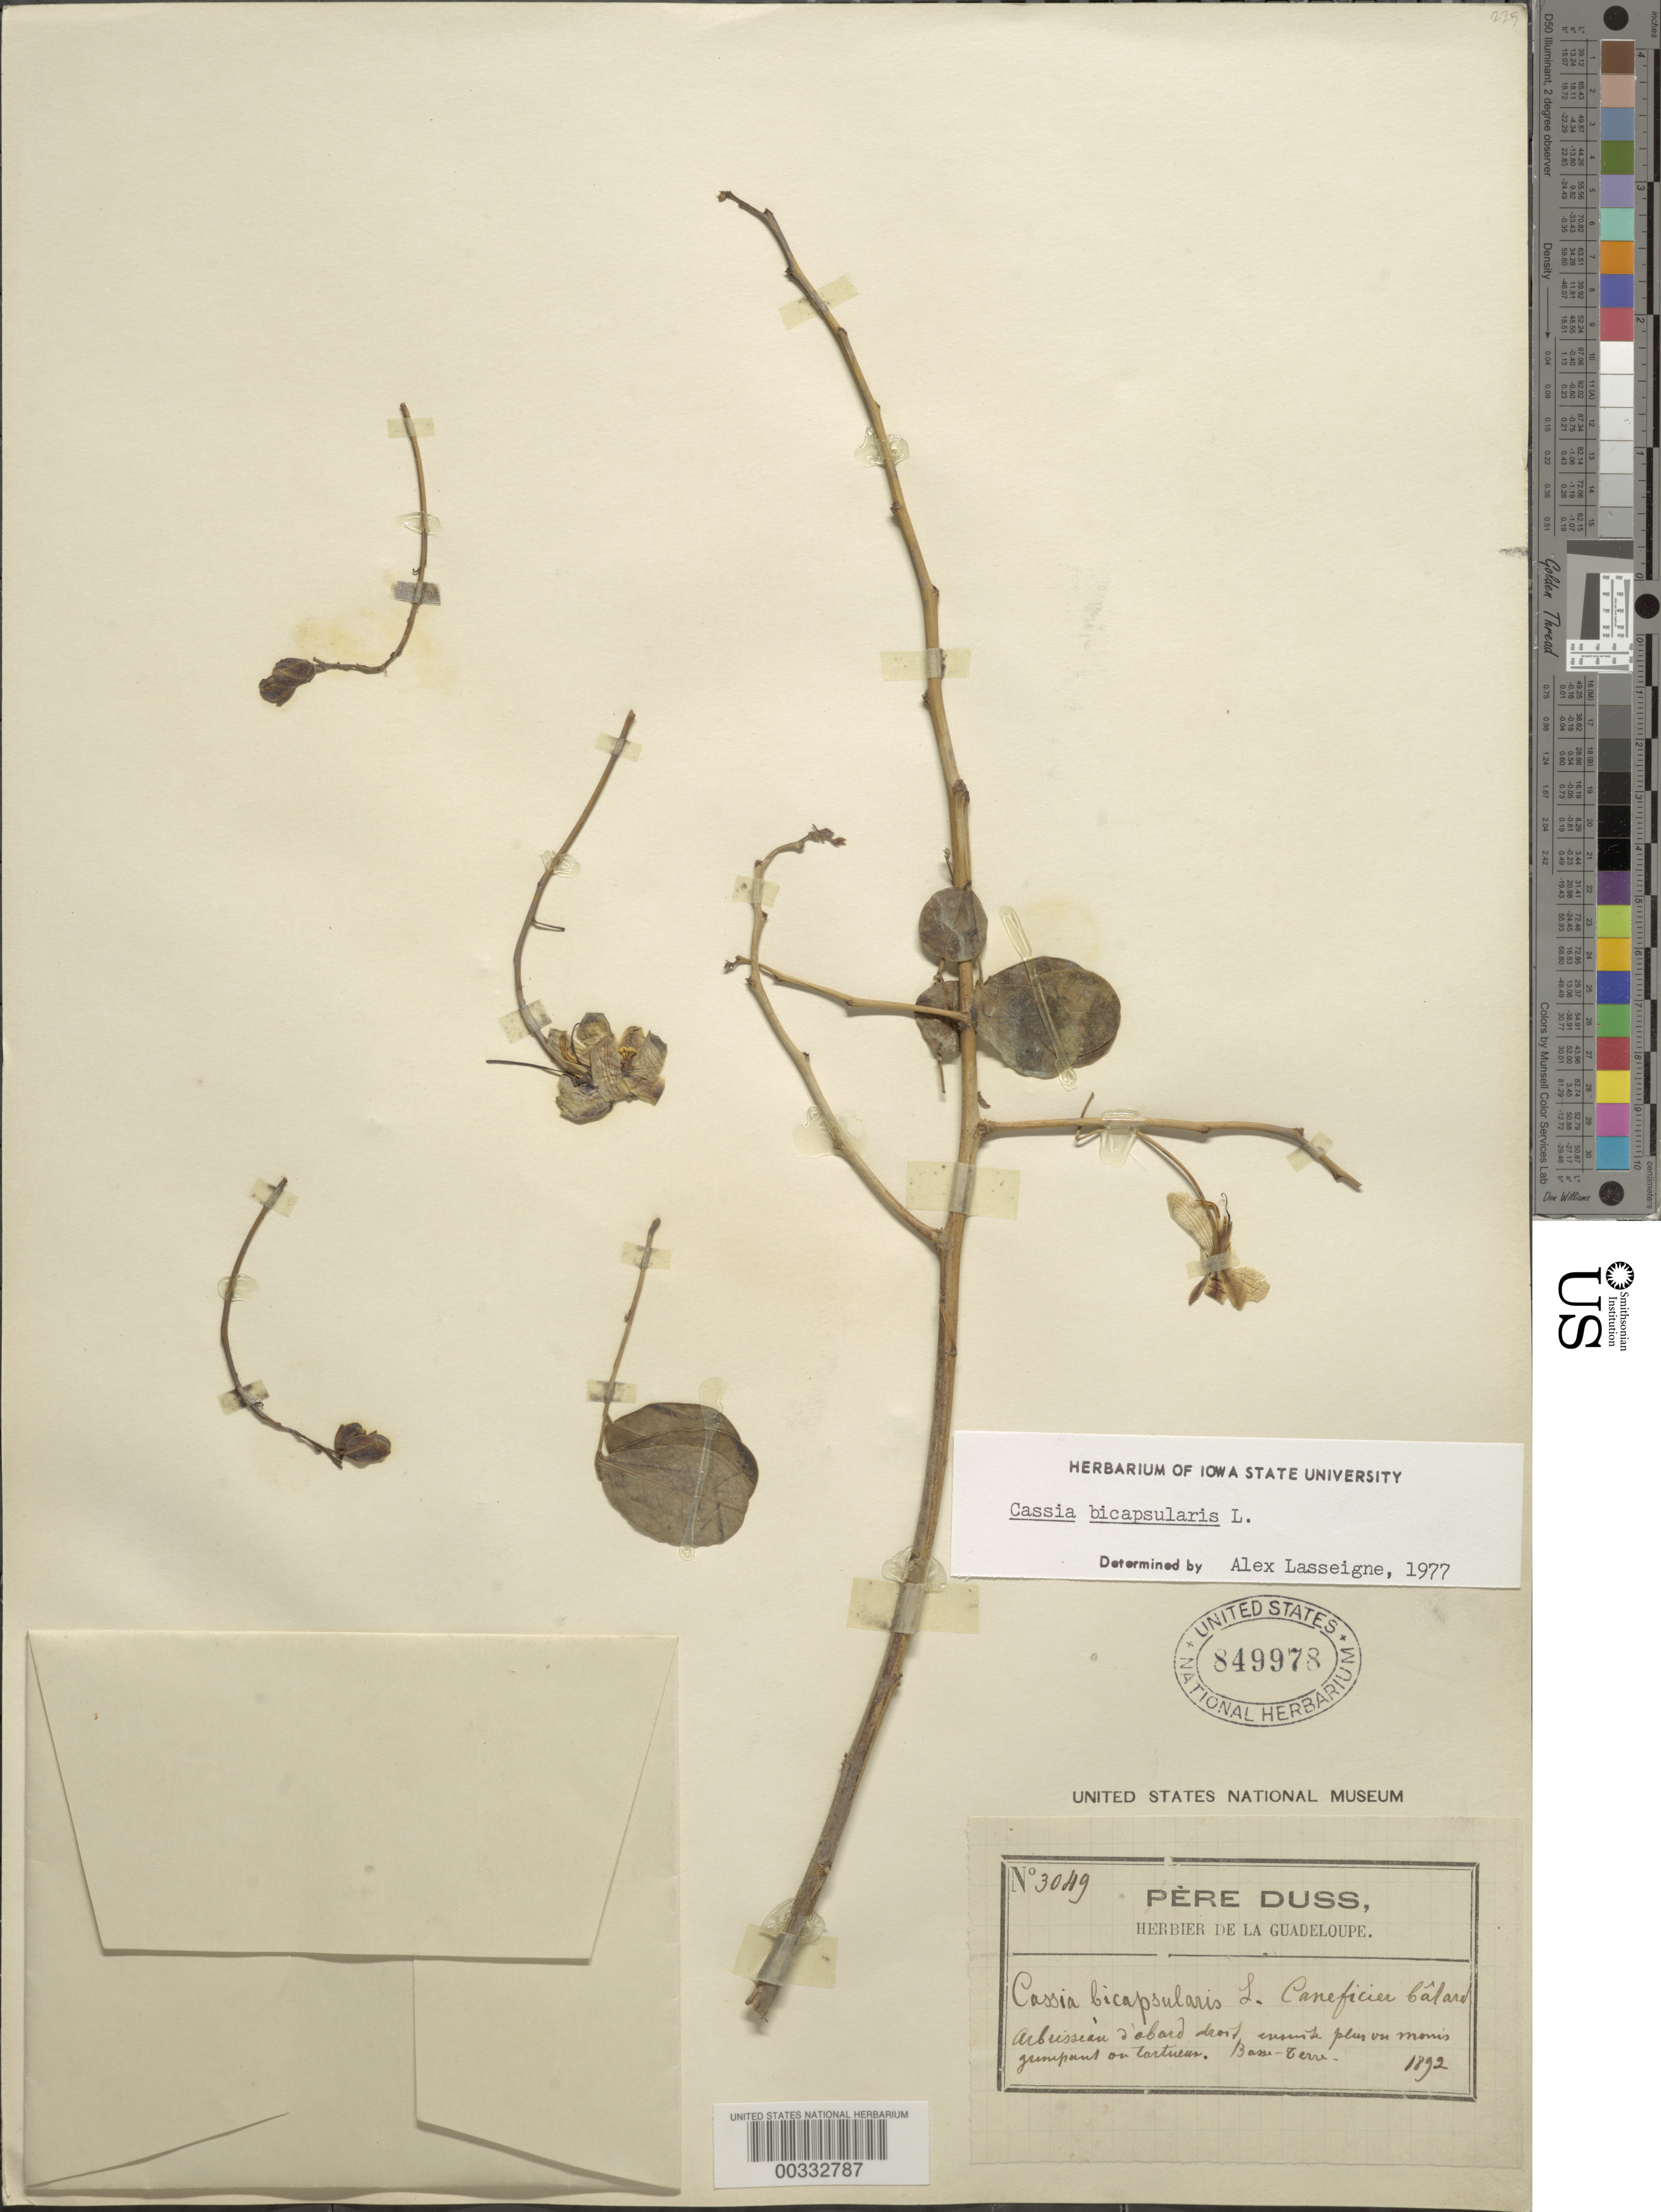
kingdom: Plantae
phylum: Tracheophyta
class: Magnoliopsida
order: Fabales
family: Fabaceae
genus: Senna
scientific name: Senna bicapsularis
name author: (L.) Roxb.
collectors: Père Duss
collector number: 3049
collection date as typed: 1892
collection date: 1892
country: Grenada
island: Windward Is.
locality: Basse-terre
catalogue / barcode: US 849978